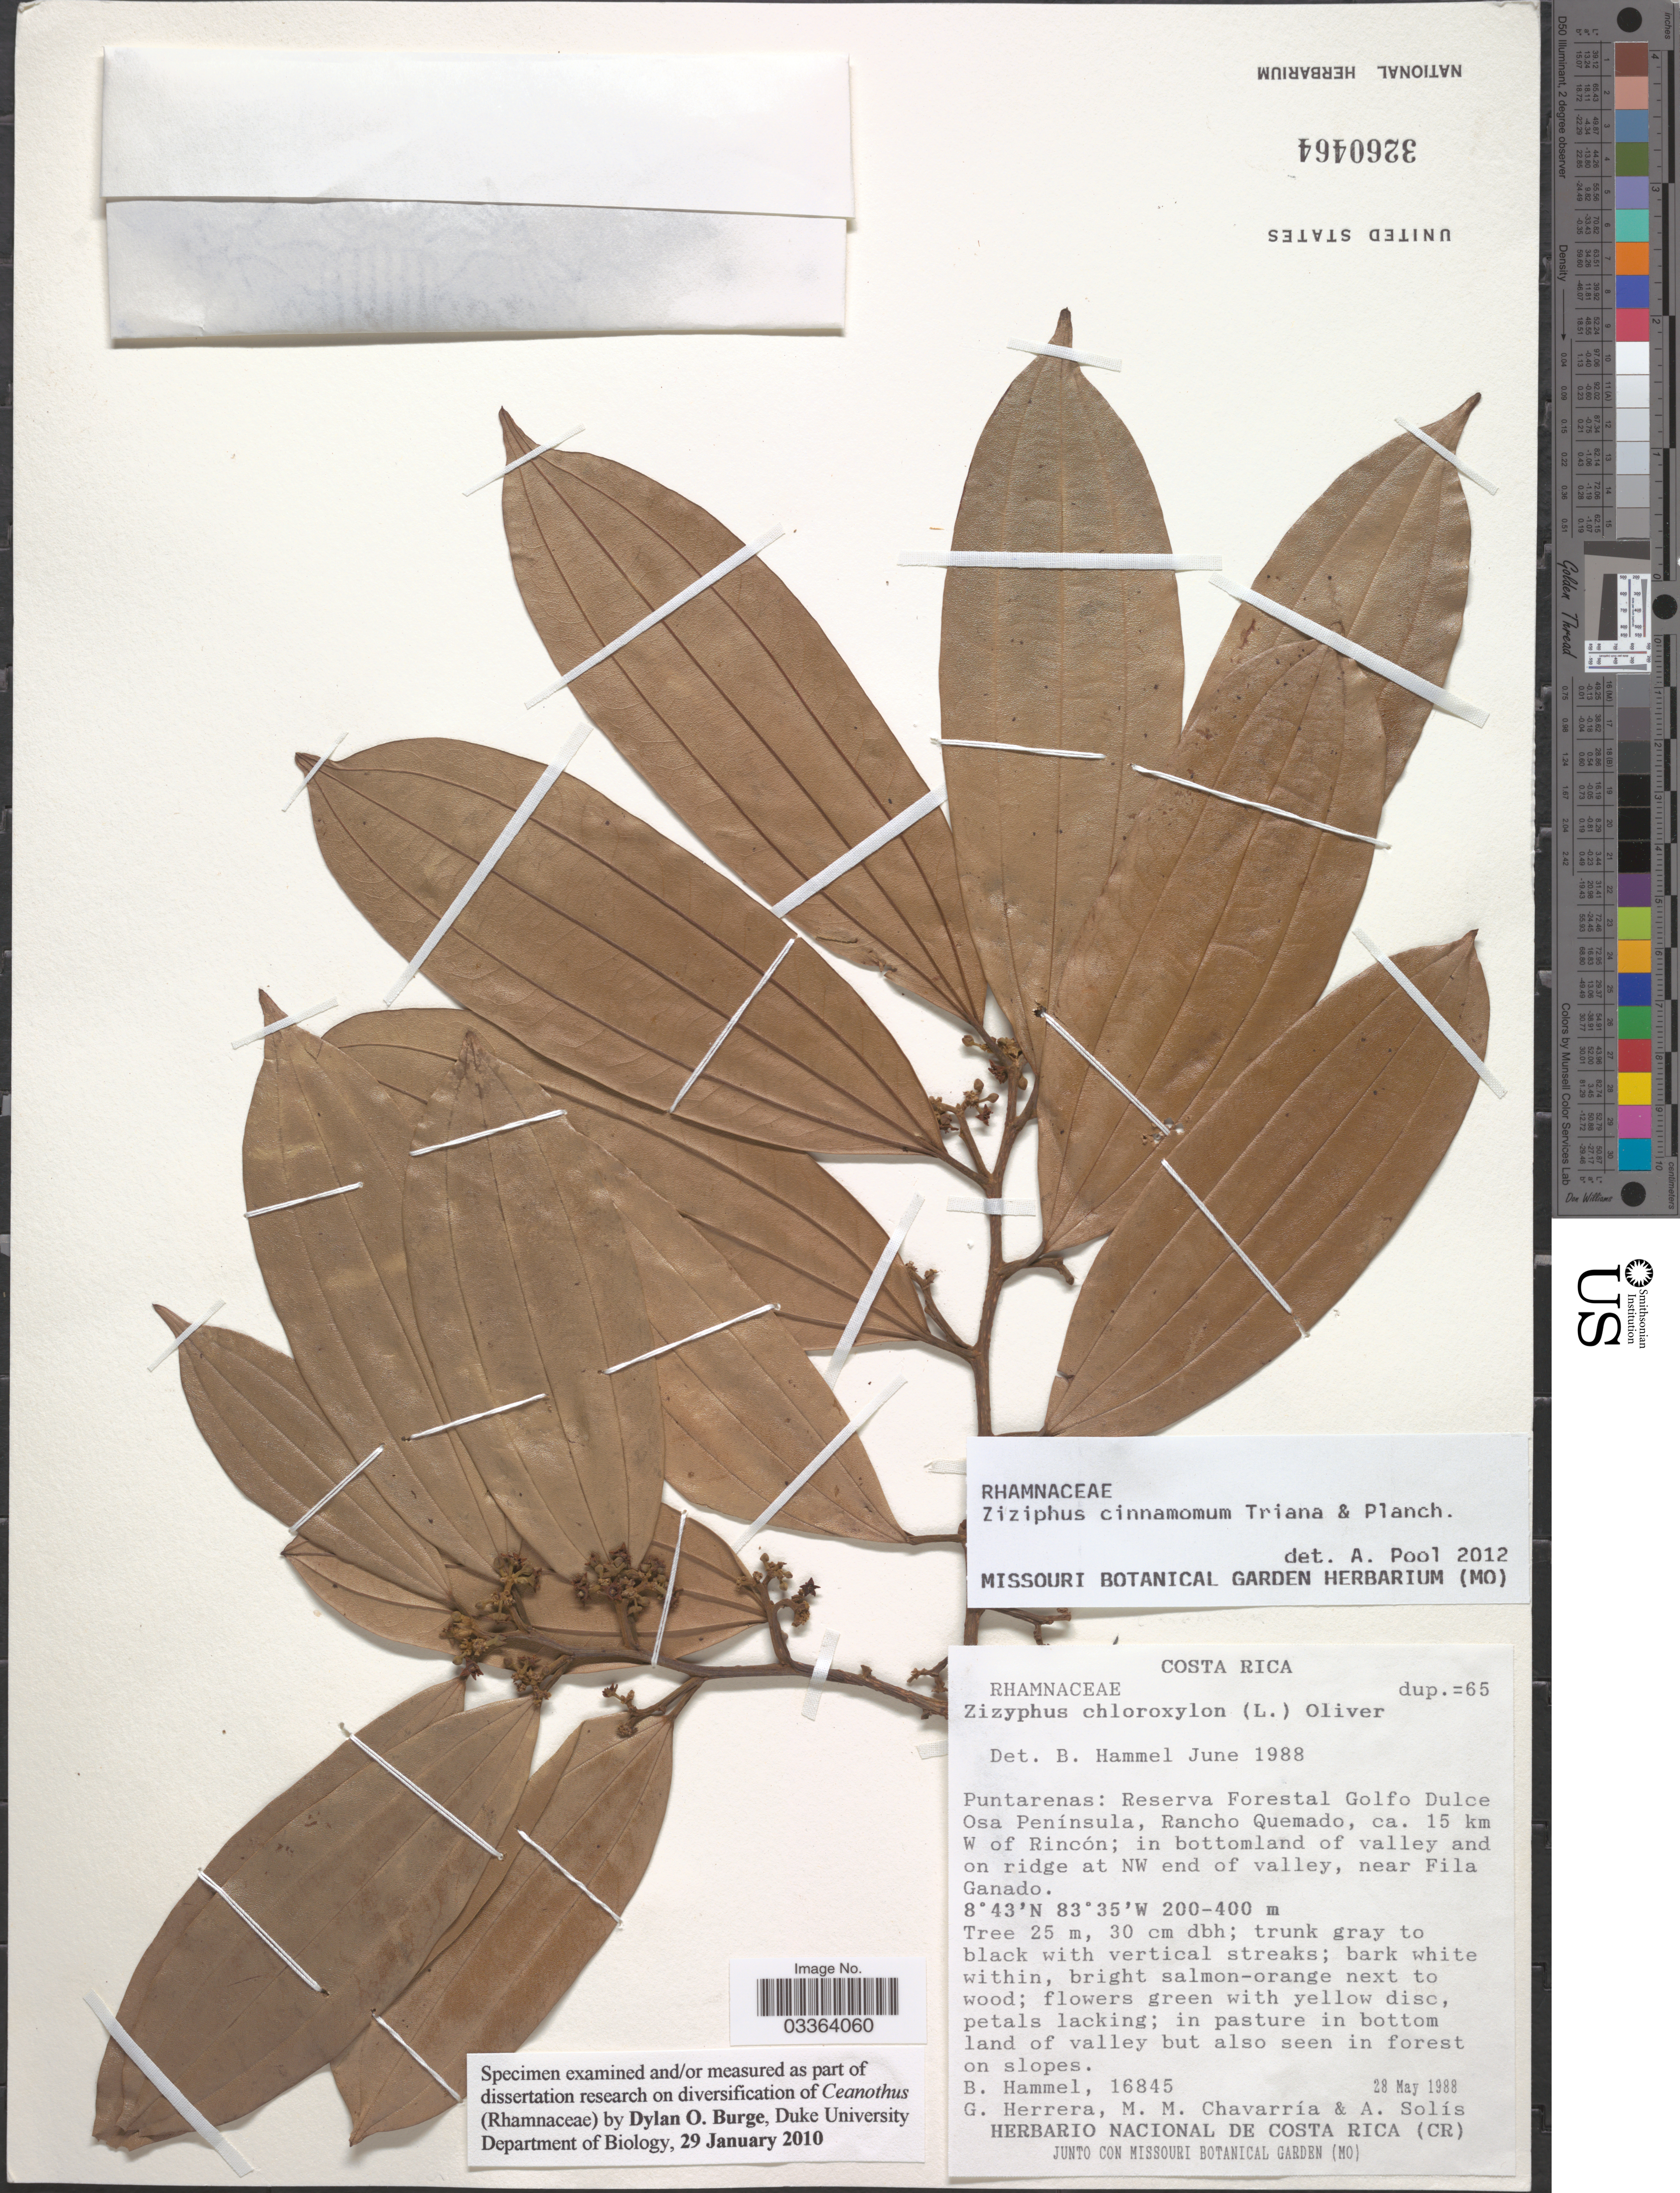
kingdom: Plantae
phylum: Tracheophyta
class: Magnoliopsida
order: Rosales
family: Rhamnaceae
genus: Sarcomphalus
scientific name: Sarcomphalus cinnamomum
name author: (Triana & Planch.) Hauenschild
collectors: B. Hammel, G. Herrera, M. Chavarria & A. Solis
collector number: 16845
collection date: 1988-05-28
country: Costa Rica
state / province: Puntarenas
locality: Reserva Forestal Golfo Dulce Osa Peninsula, Rancho Quemado, ca. 15 km W of Rincon; in bottomland of valley and on ridge at NW end of valley, near Fila Ganado.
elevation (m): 200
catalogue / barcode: US 3260464